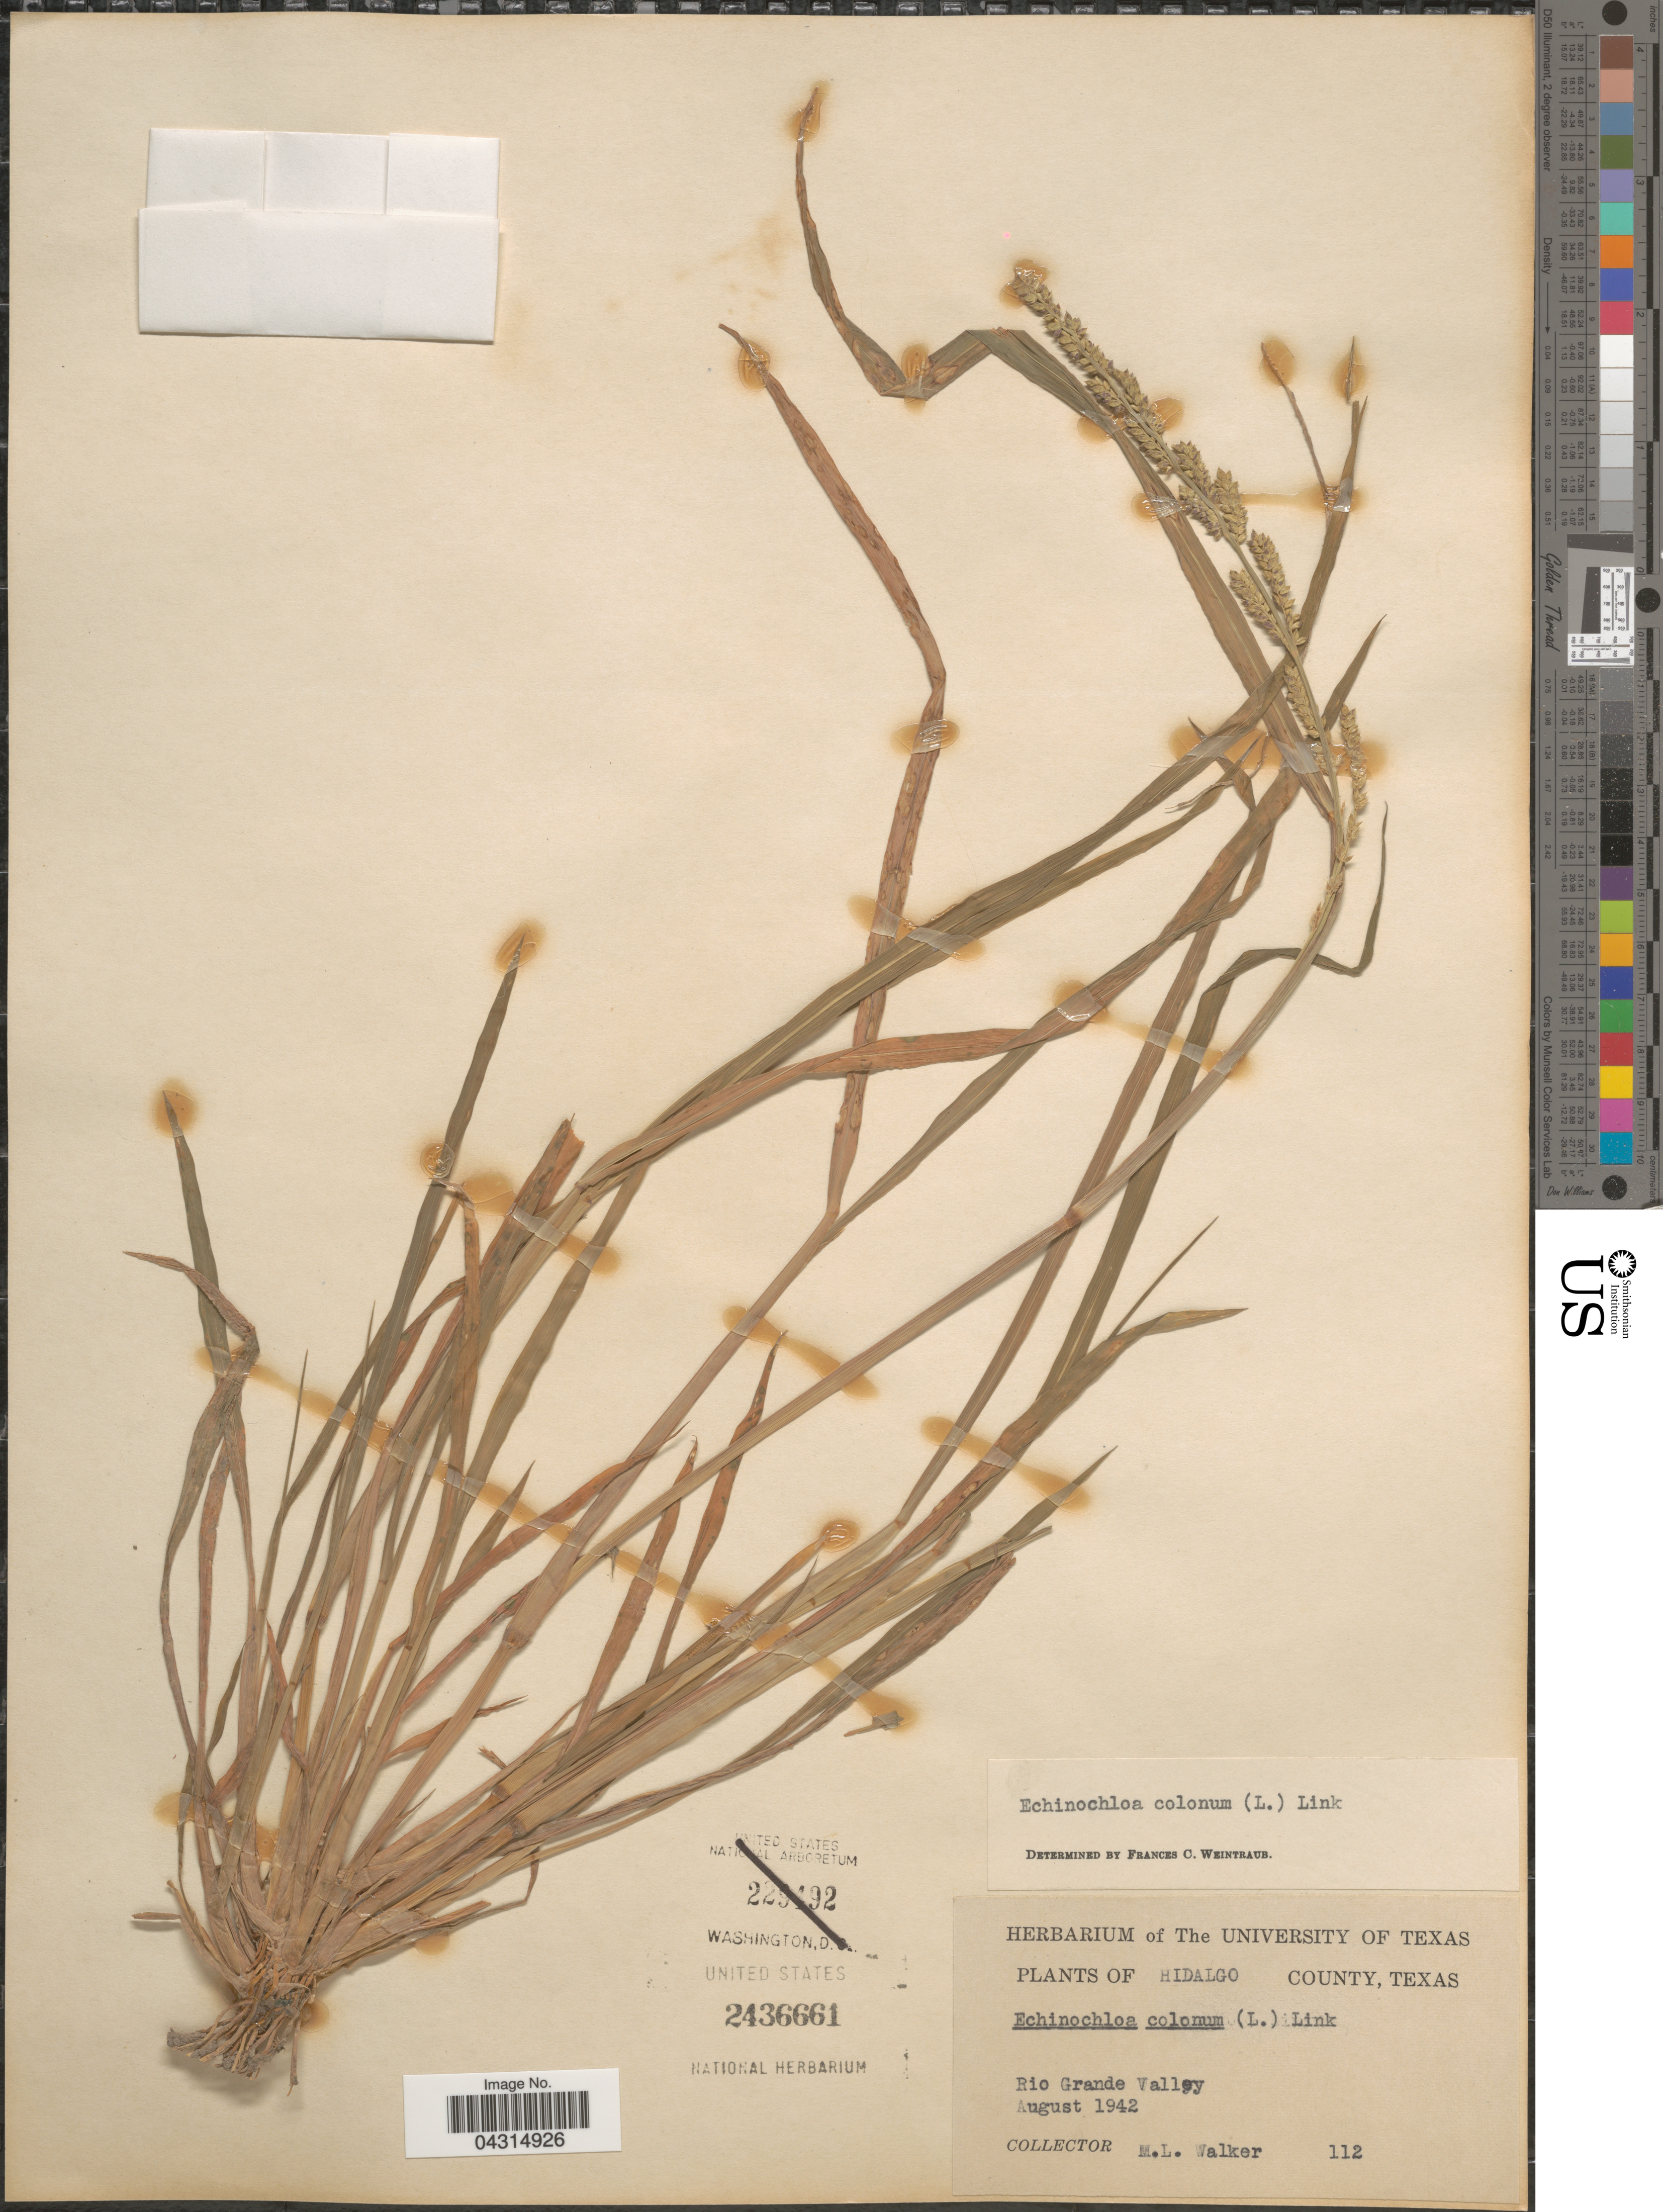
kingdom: Plantae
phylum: Tracheophyta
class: Liliopsida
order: Poales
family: Poaceae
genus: Echinochloa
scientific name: Echinochloa colona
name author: (L.) Link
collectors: M. Walker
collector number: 112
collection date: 1942-08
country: United States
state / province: Texas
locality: Hidalgo County. Rio Grande Valley.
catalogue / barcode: US 2436661